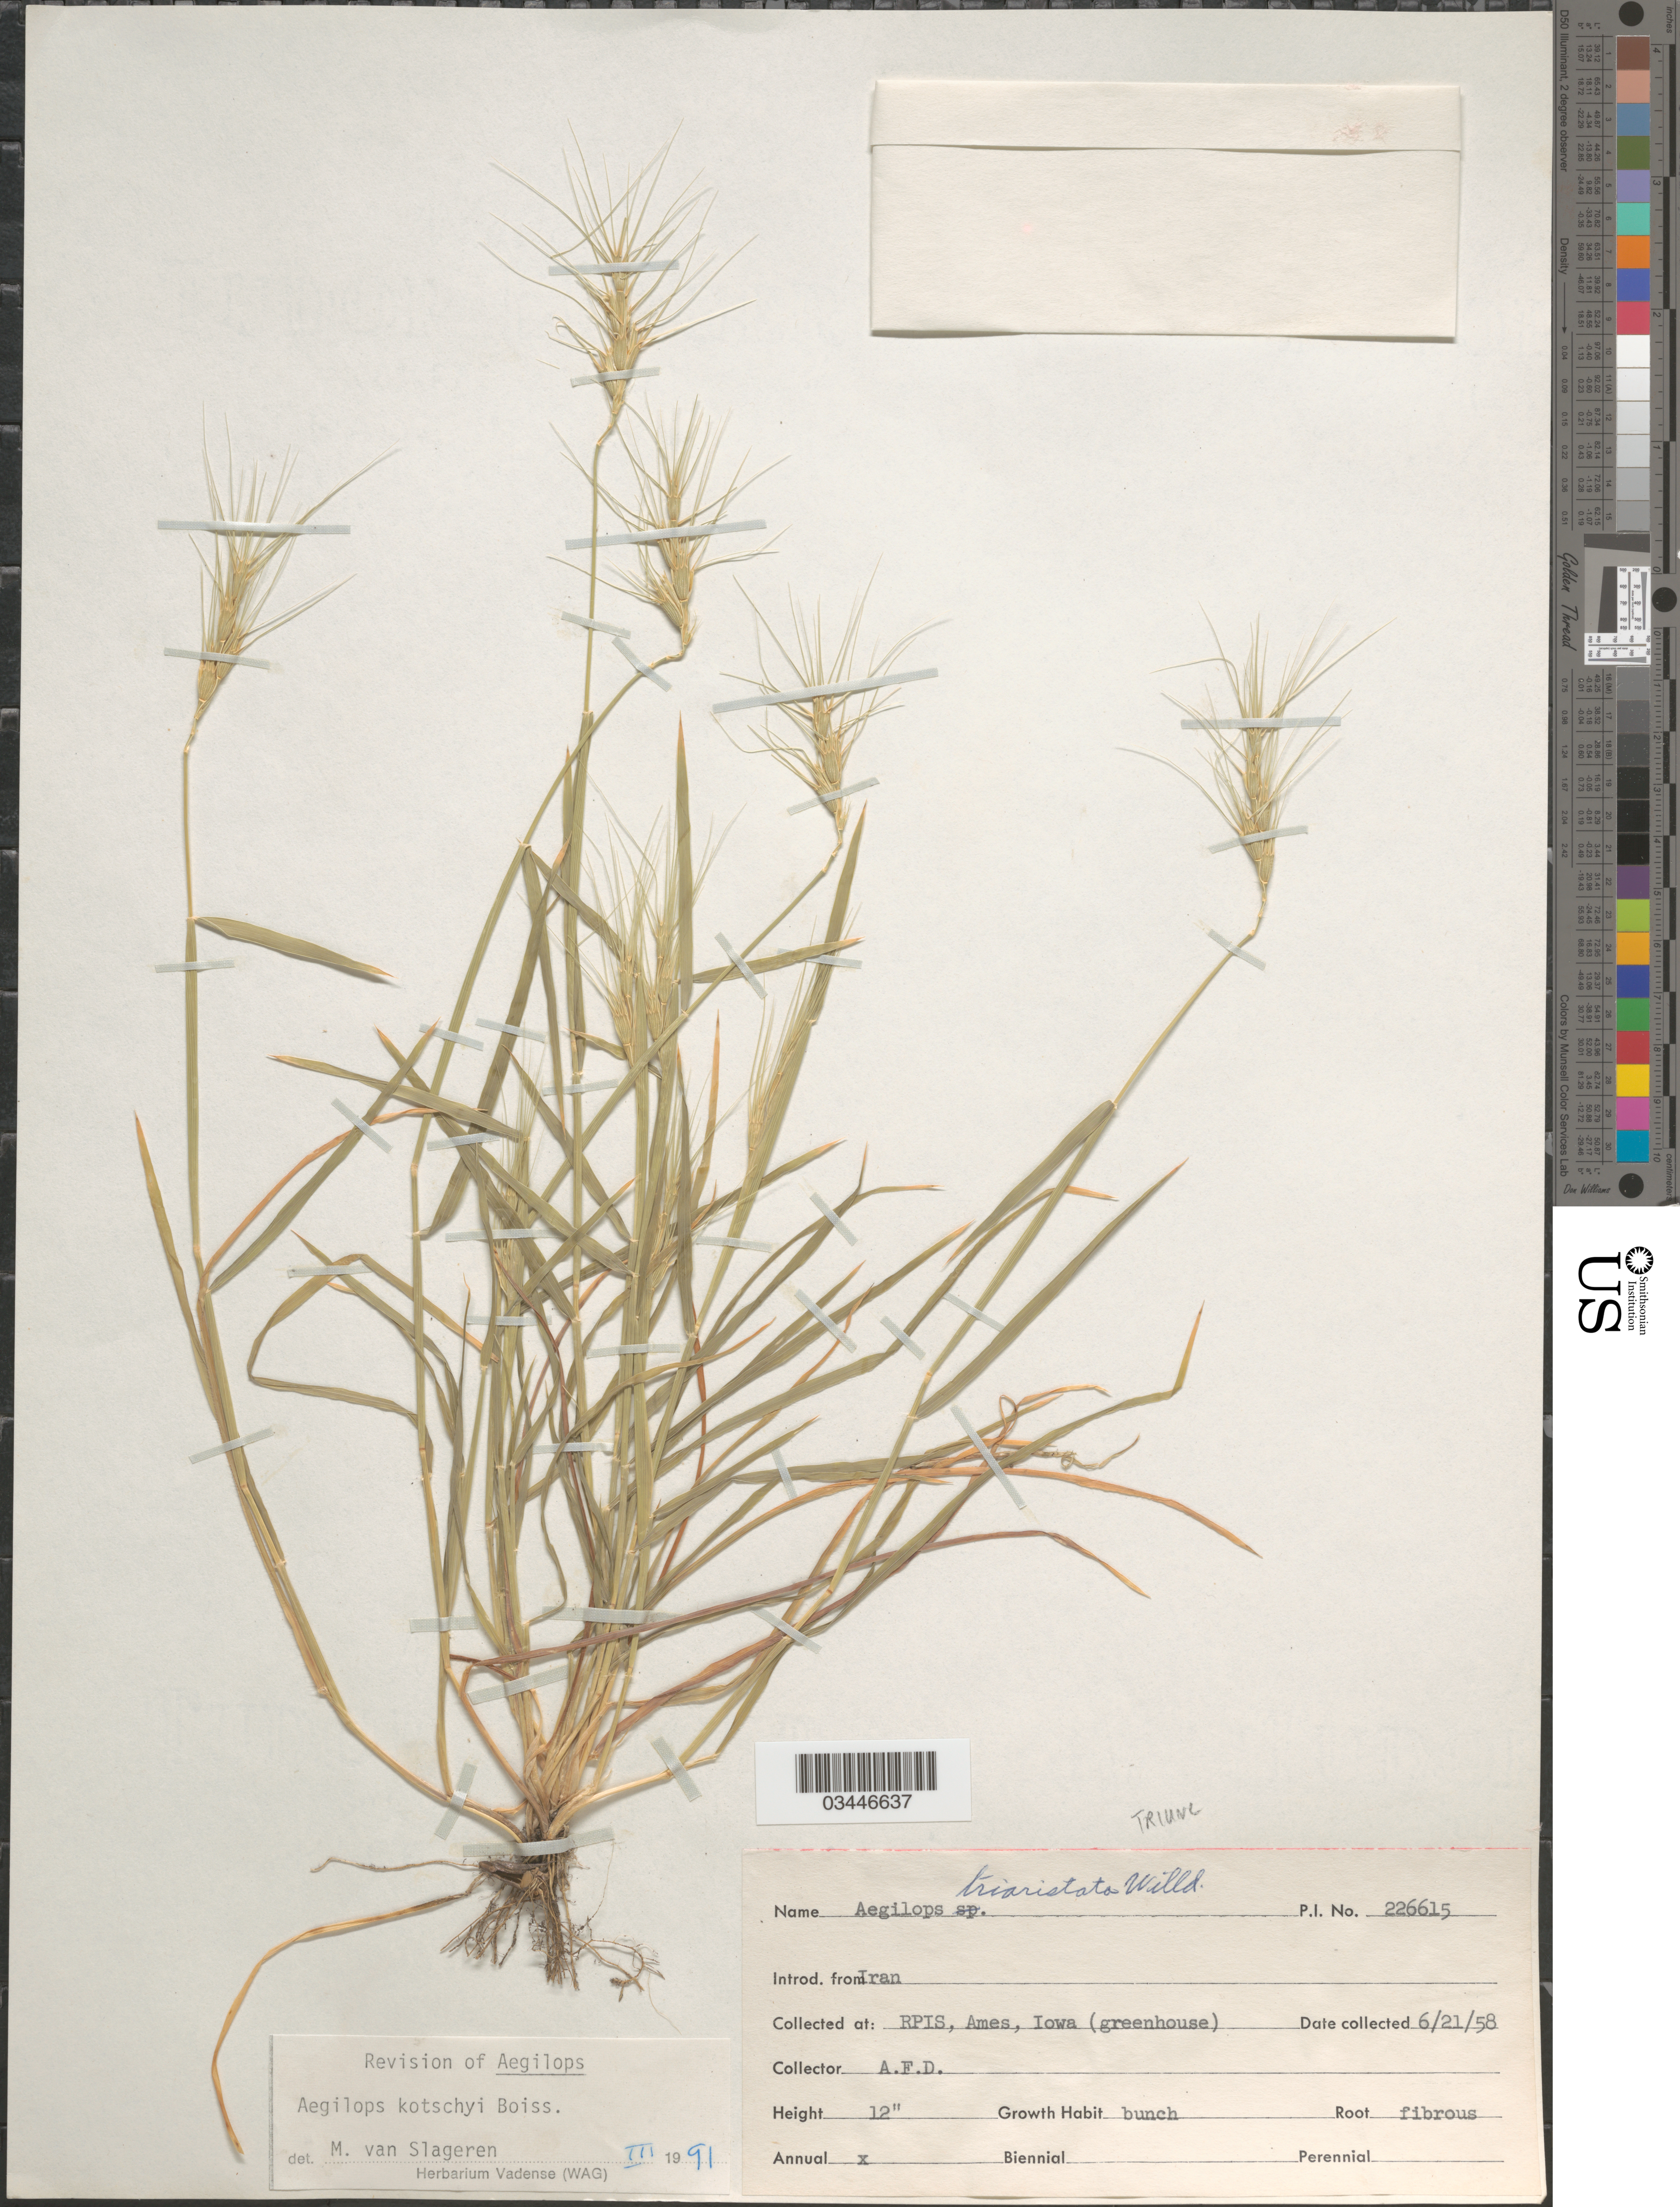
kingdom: Plantae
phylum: Tracheophyta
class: Liliopsida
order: Poales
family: Poaceae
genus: Aegilops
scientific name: Aegilops kotschyi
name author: Boiss.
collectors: A. D.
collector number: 226615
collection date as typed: Transcribed d/m/y: 21/6/58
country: United States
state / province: Iowa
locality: RPIS, Ames, (greenhouse).